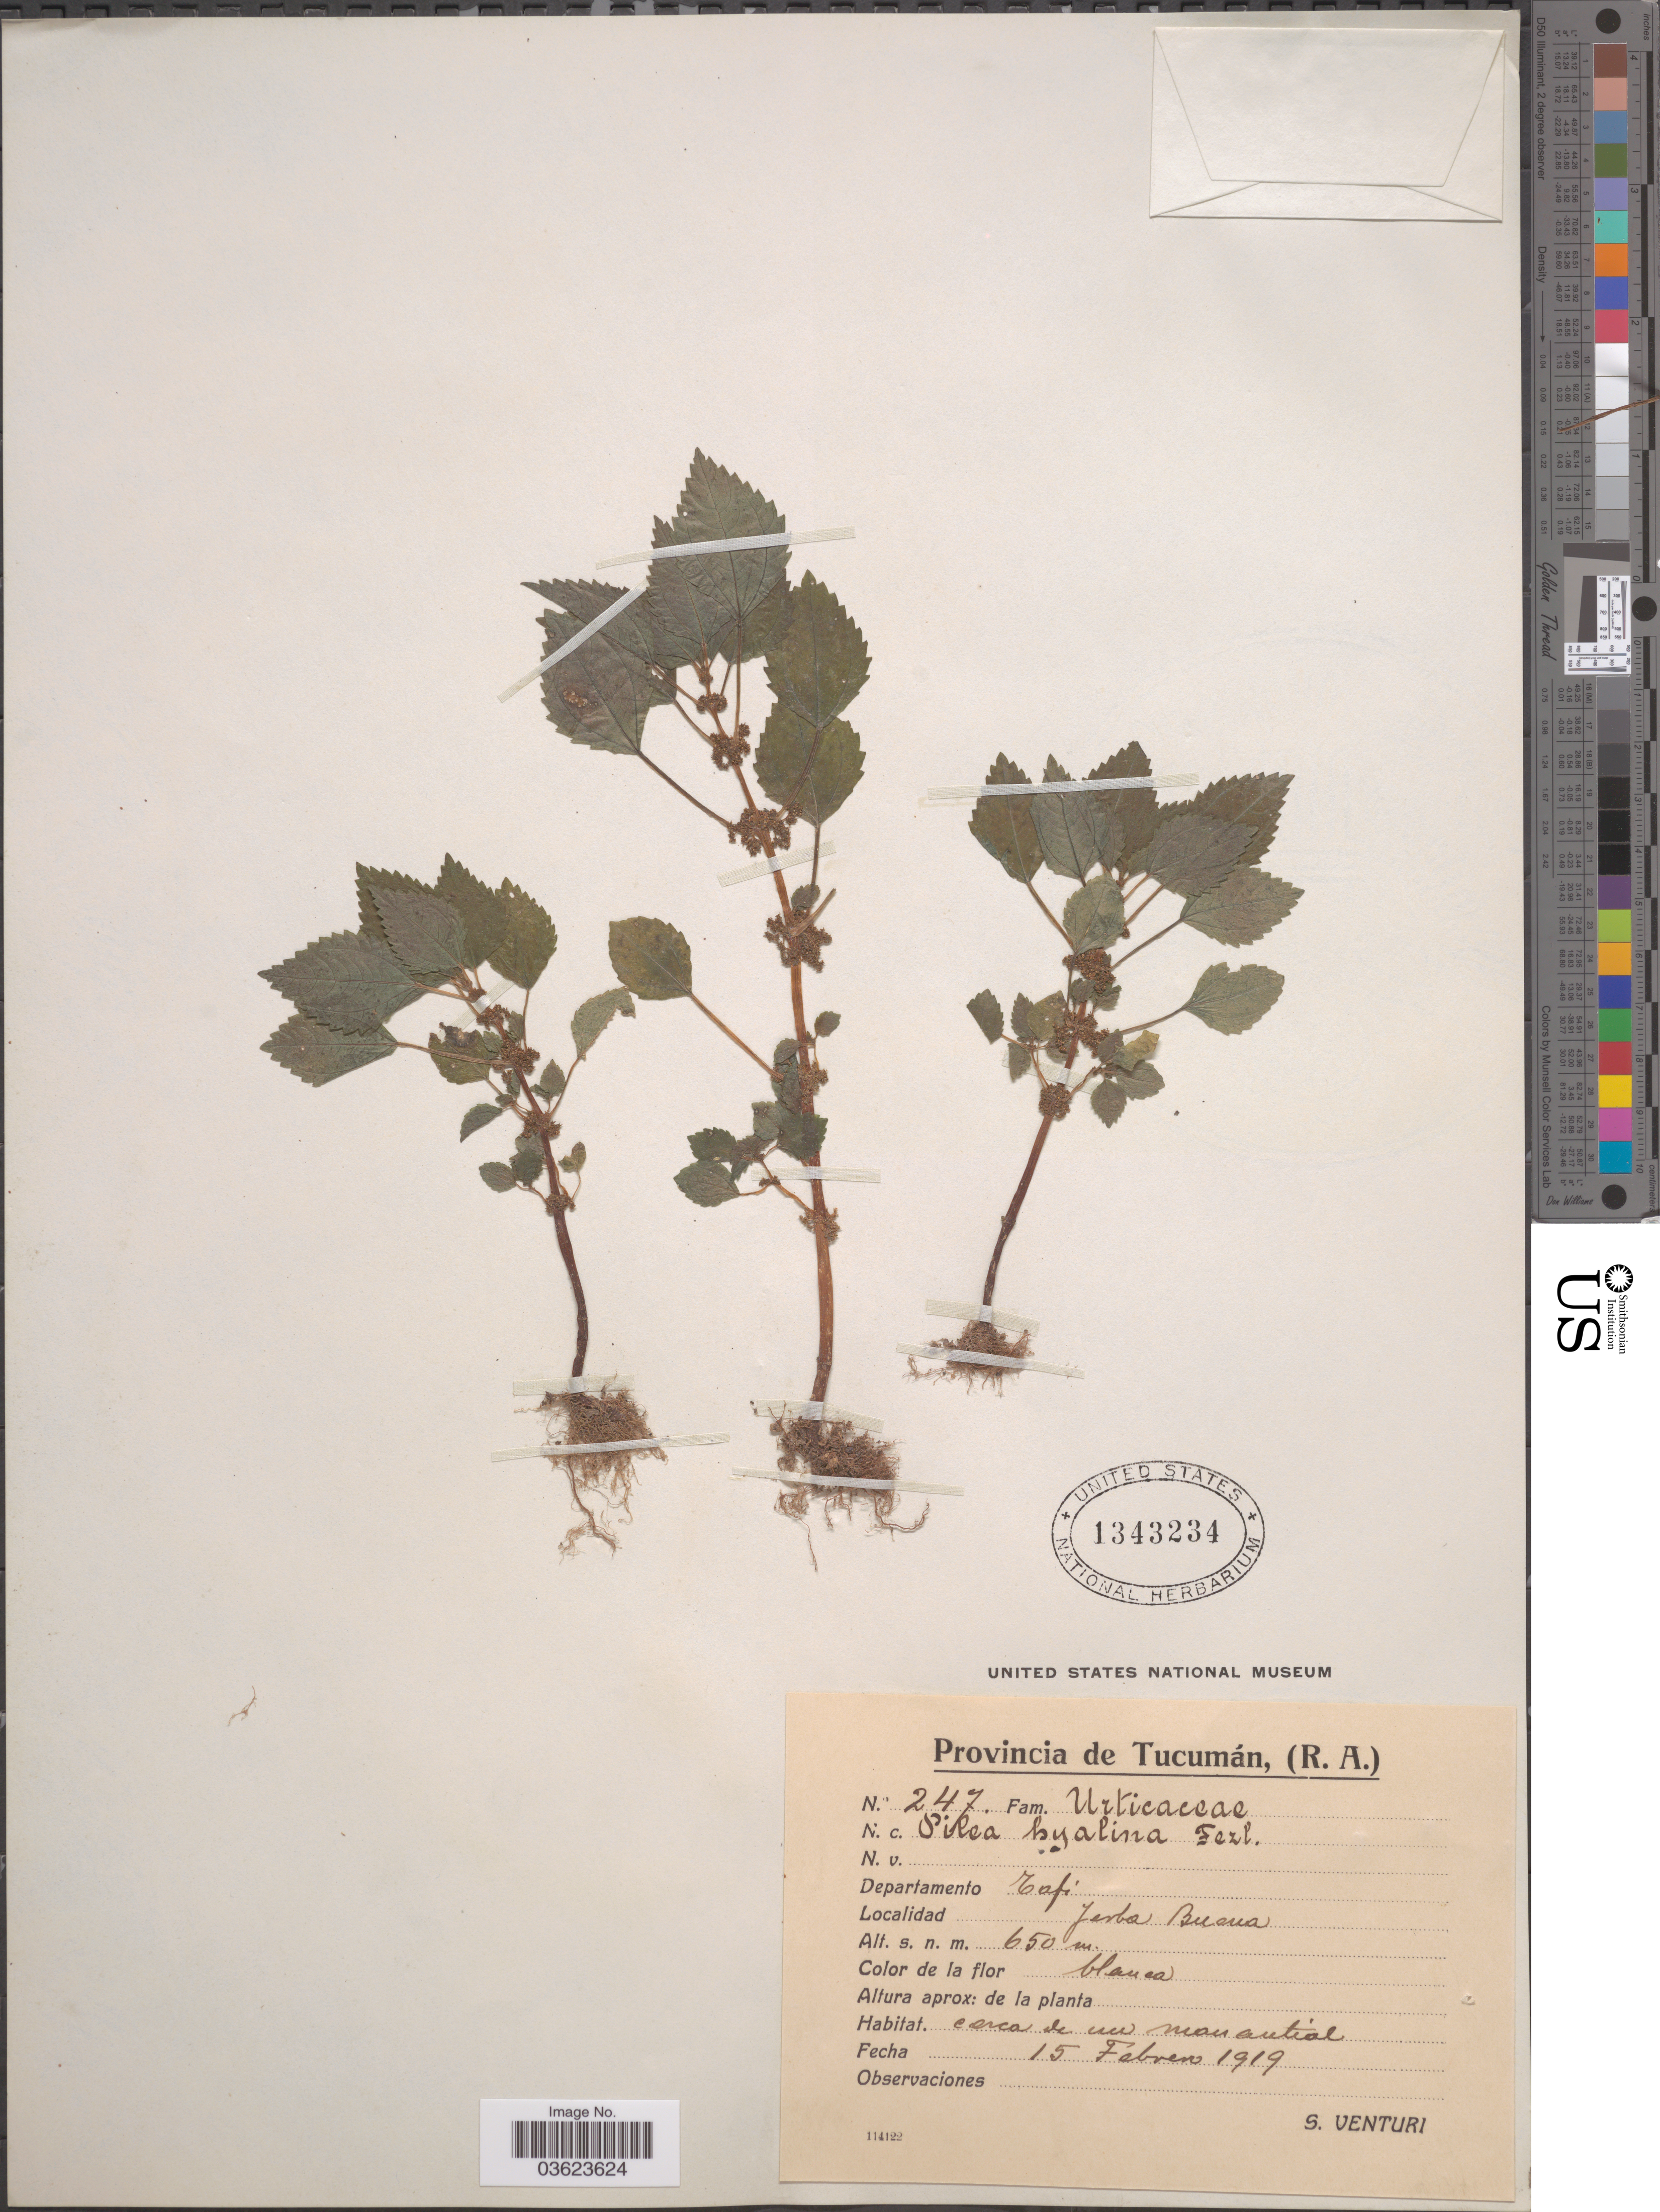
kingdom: Plantae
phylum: Tracheophyta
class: Magnoliopsida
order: Rosales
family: Urticaceae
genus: Pilea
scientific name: Pilea hyalina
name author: Fenzl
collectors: S. Venturi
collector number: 247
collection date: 1919-02-15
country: Argentina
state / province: Tucuman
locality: Departamento Tafí. Yerba Buena.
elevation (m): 650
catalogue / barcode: US 1343234